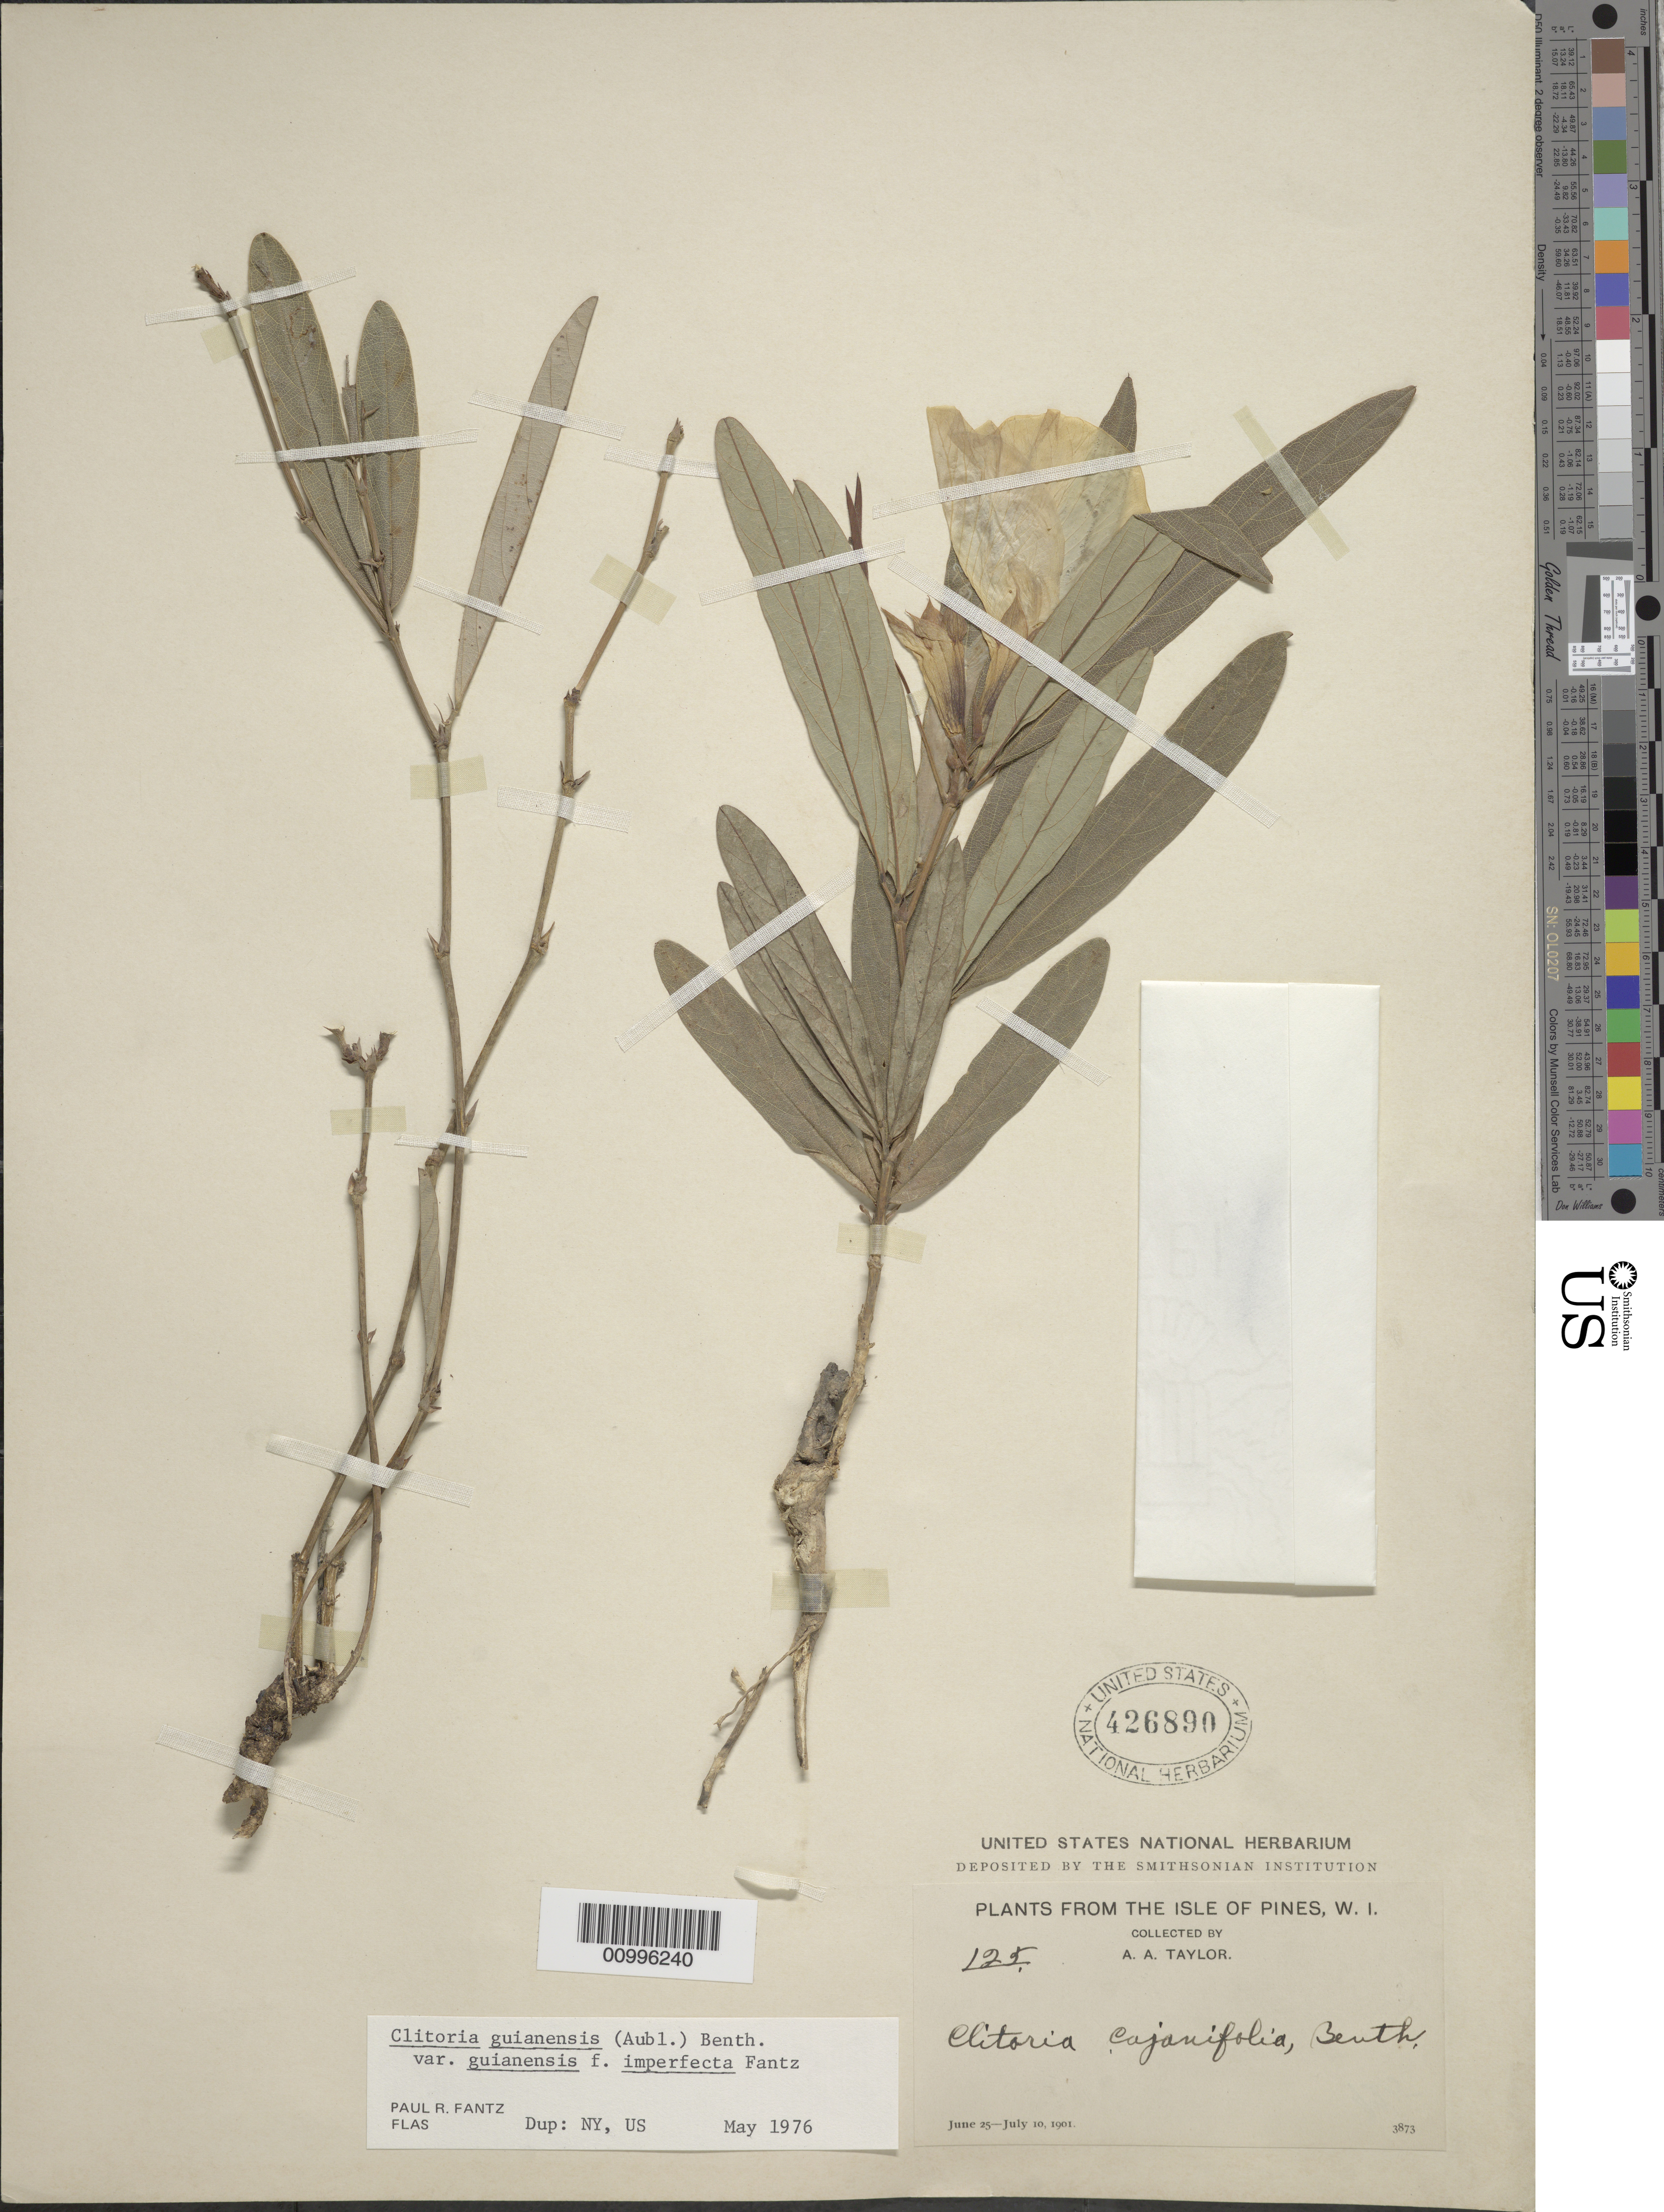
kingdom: Plantae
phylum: Tracheophyta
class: Magnoliopsida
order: Fabales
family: Fabaceae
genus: Clitoria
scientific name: Clitoria guianensis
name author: (Aubl.) Benth.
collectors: A. A. Taylor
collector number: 125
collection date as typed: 25 Jun 1901 to 10 Jul 1901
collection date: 1901-06-25/1901-07-10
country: Cuba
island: Isla de la Juventud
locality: Isle of Pines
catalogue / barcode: US 426890